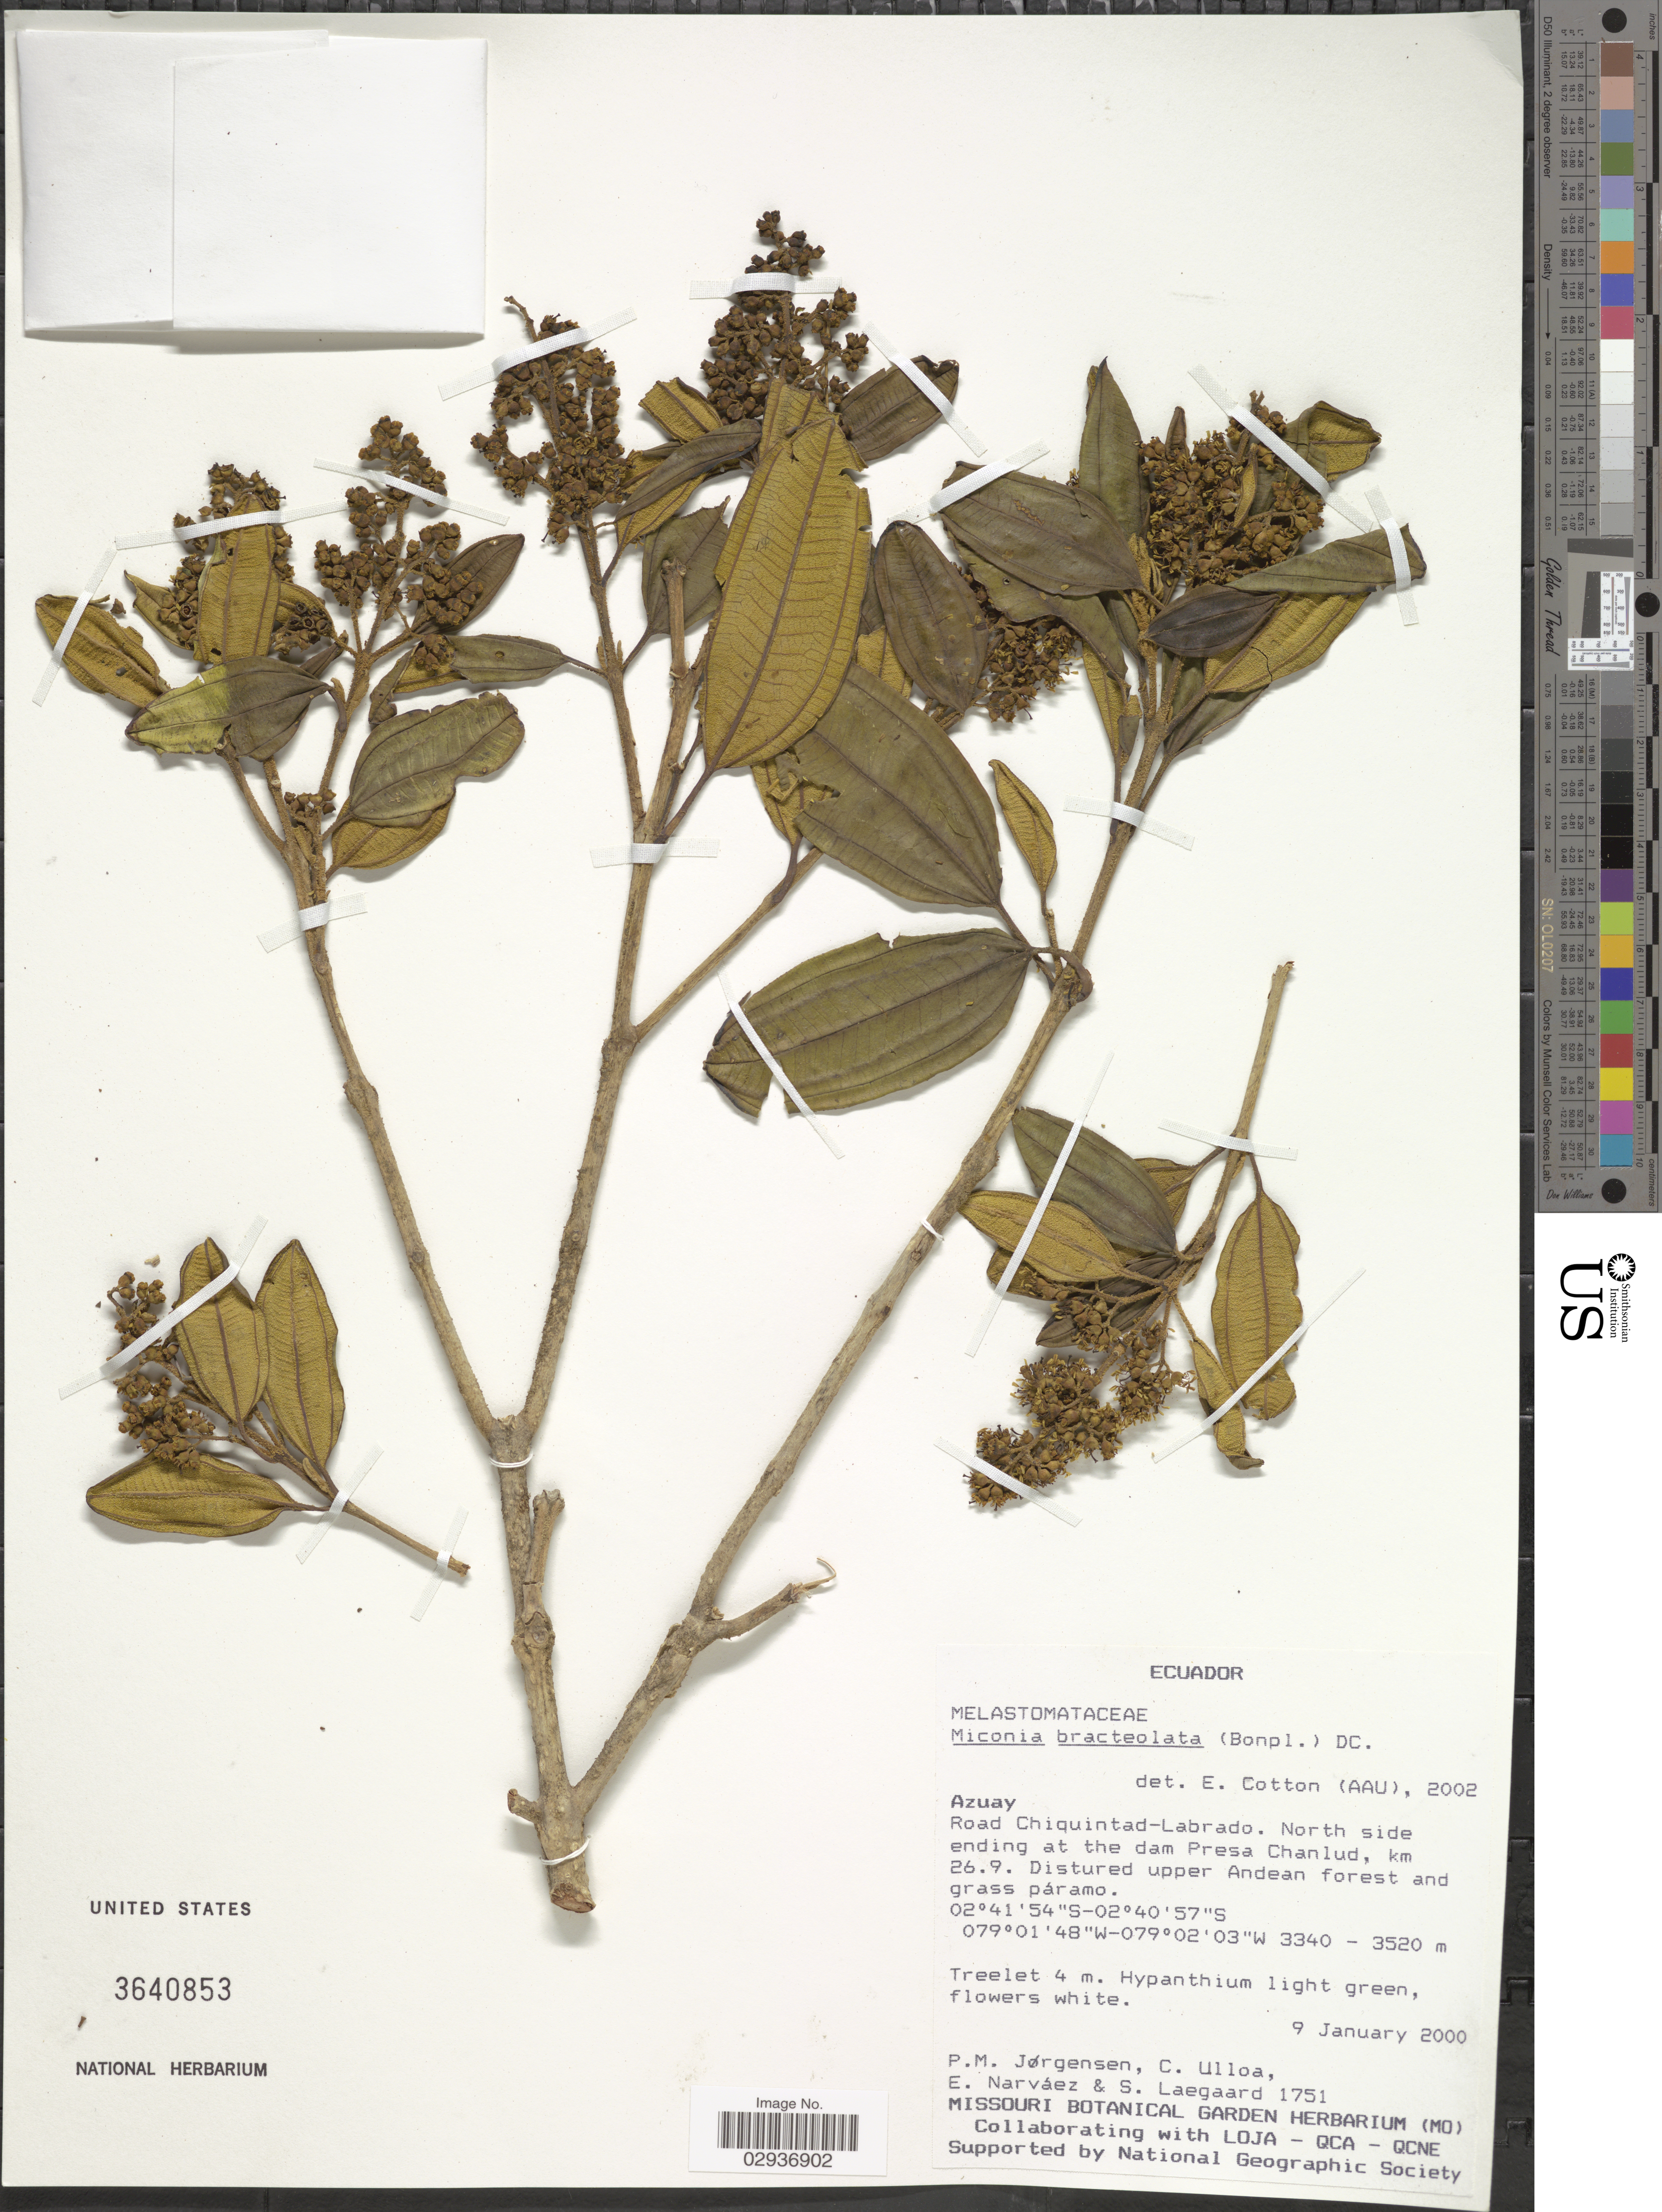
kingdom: Plantae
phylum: Tracheophyta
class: Magnoliopsida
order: Myrtales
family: Melastomataceae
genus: Miconia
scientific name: Miconia bracteolata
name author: (Bonpl.) DC.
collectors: P. Jørgensen, C. Ulloa, E. Narváez & S. Lægaard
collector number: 1751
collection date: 2000-01-09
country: Ecuador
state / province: Azuay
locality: Road Chiquintad-Labrado. North side ending at the dam Presa Chanlud, km 26.9. Disturbed upper Andean forest.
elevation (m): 3340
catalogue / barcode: US 3640853